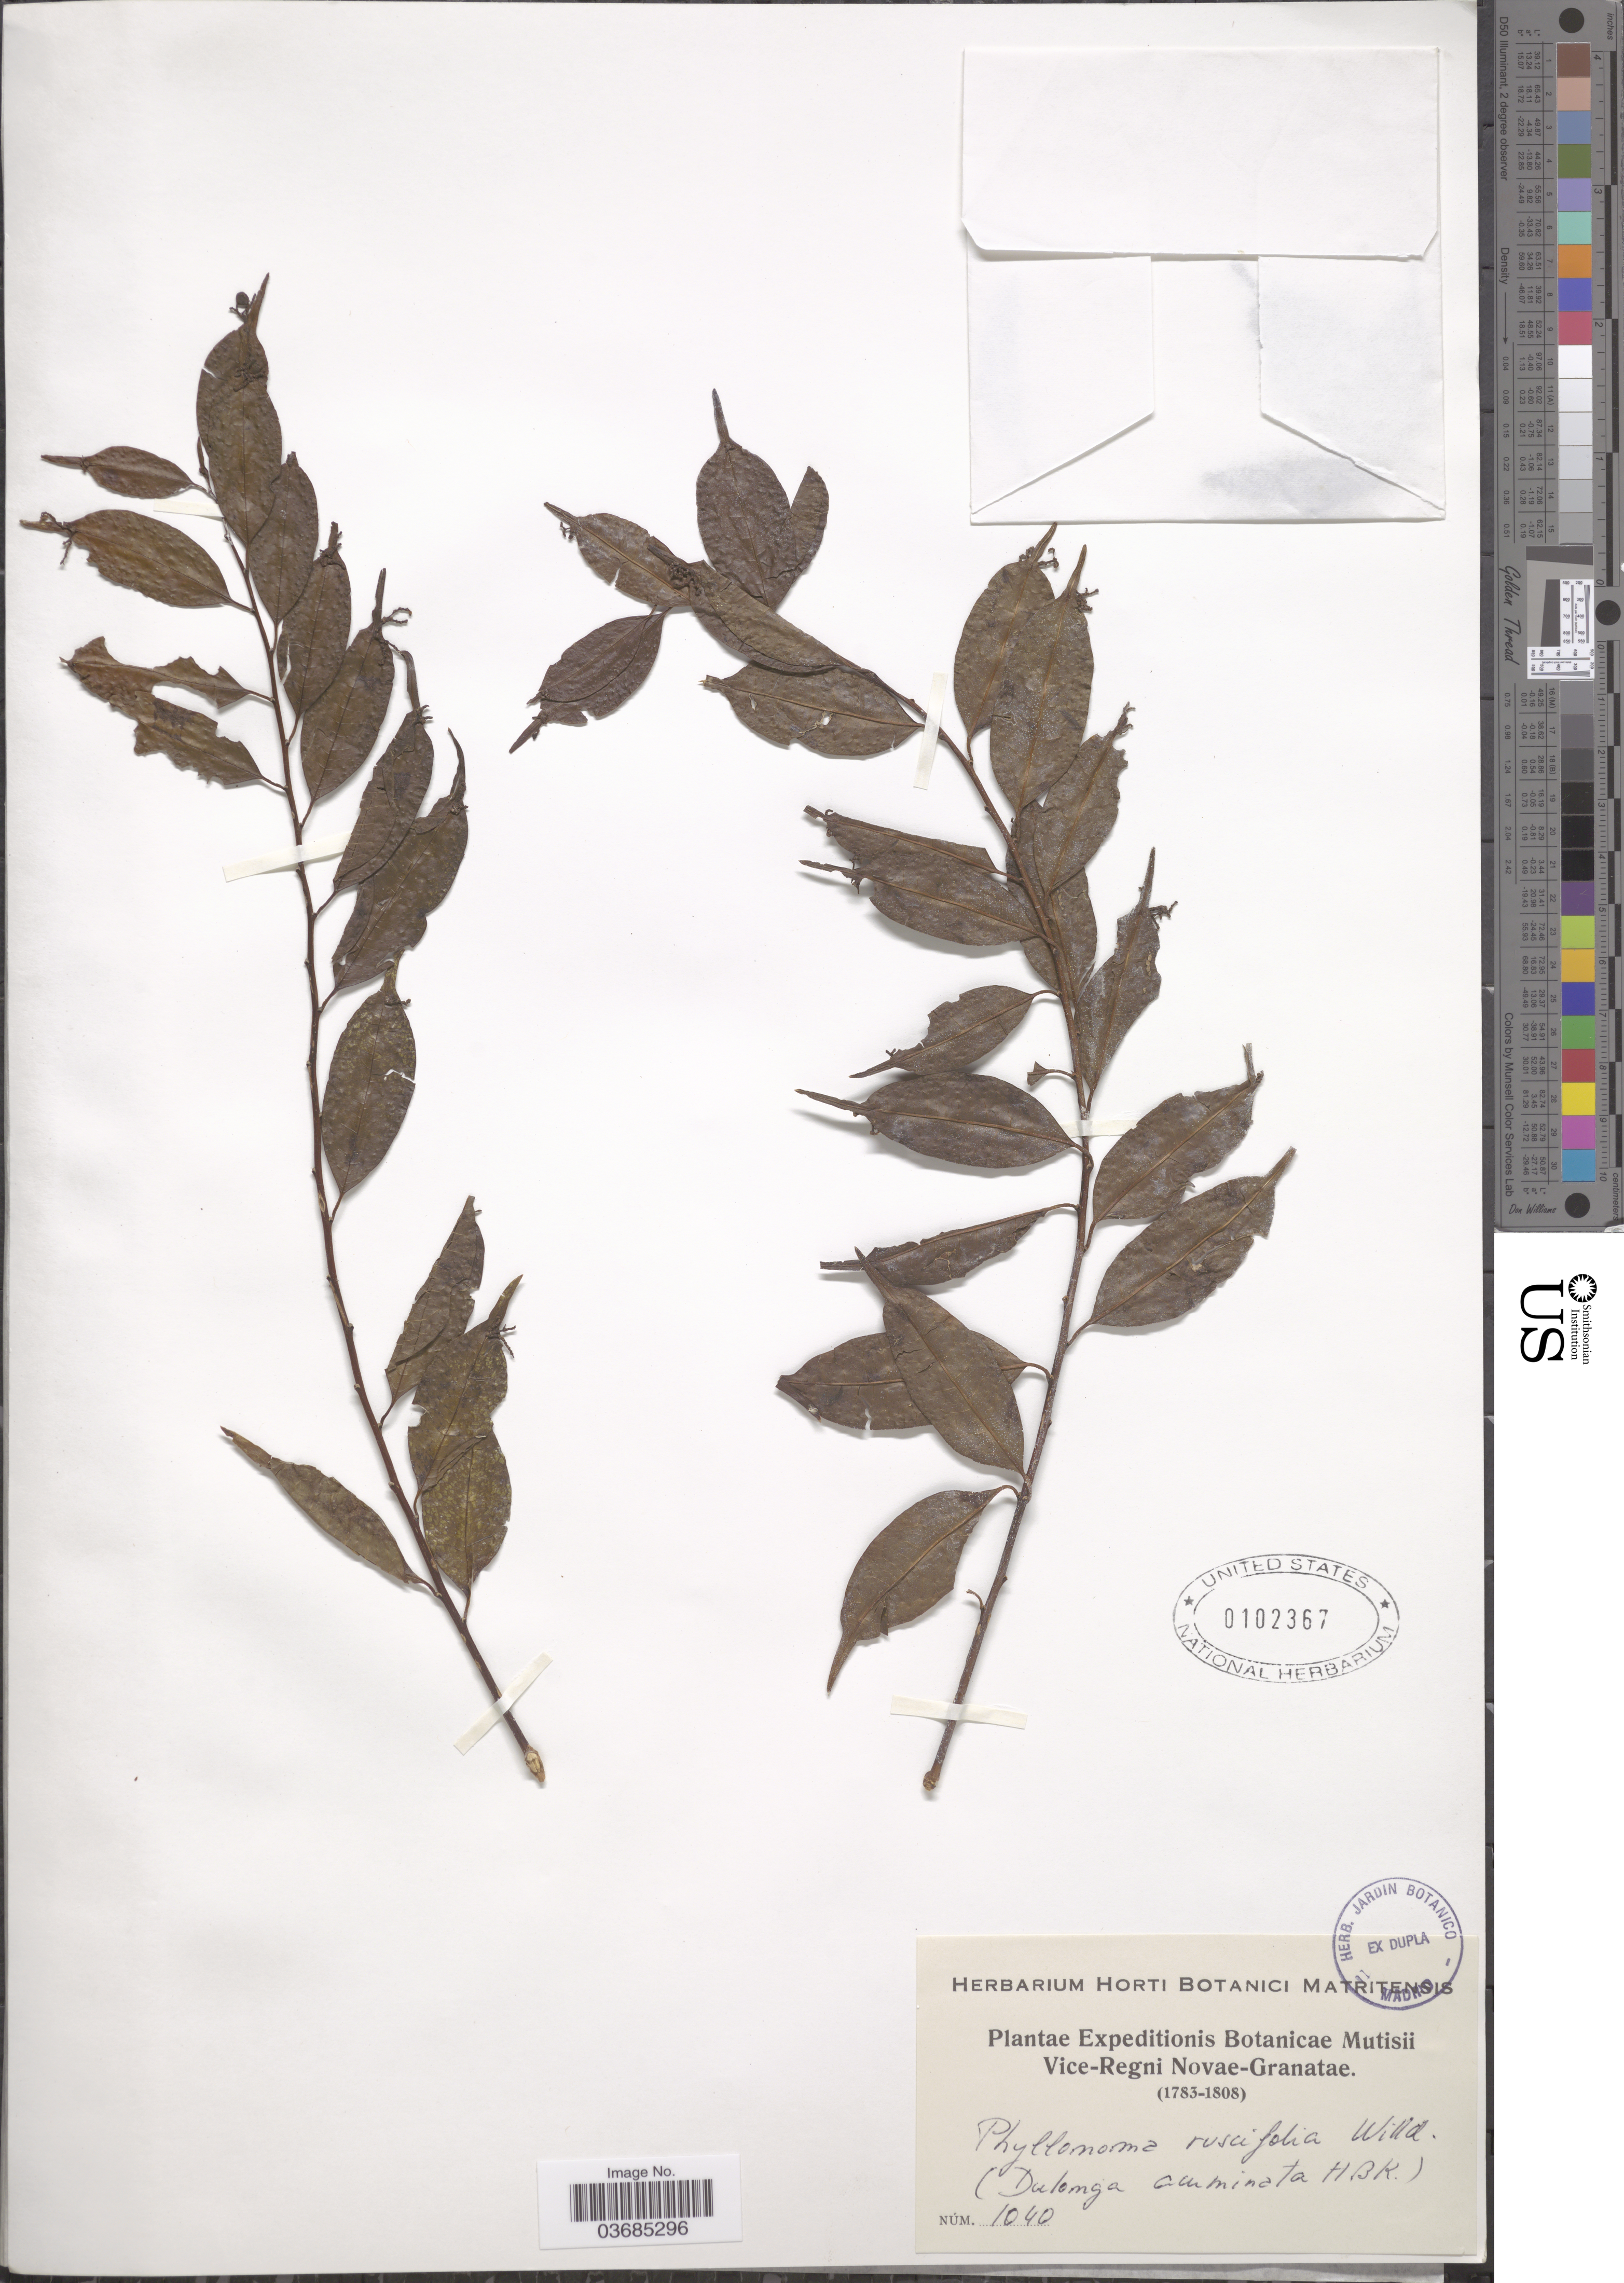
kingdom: Plantae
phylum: Tracheophyta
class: Magnoliopsida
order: Aquifoliales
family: Phyllonomaceae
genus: Phyllonoma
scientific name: Phyllonoma ruscifolia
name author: Willd. ex Schult.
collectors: ex herb. Horti Botanici Matritensis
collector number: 1040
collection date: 1783/1808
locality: Expeditionis Botanicae Mutisii Vice-Regni Novae-Granatae.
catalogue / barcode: US 102367